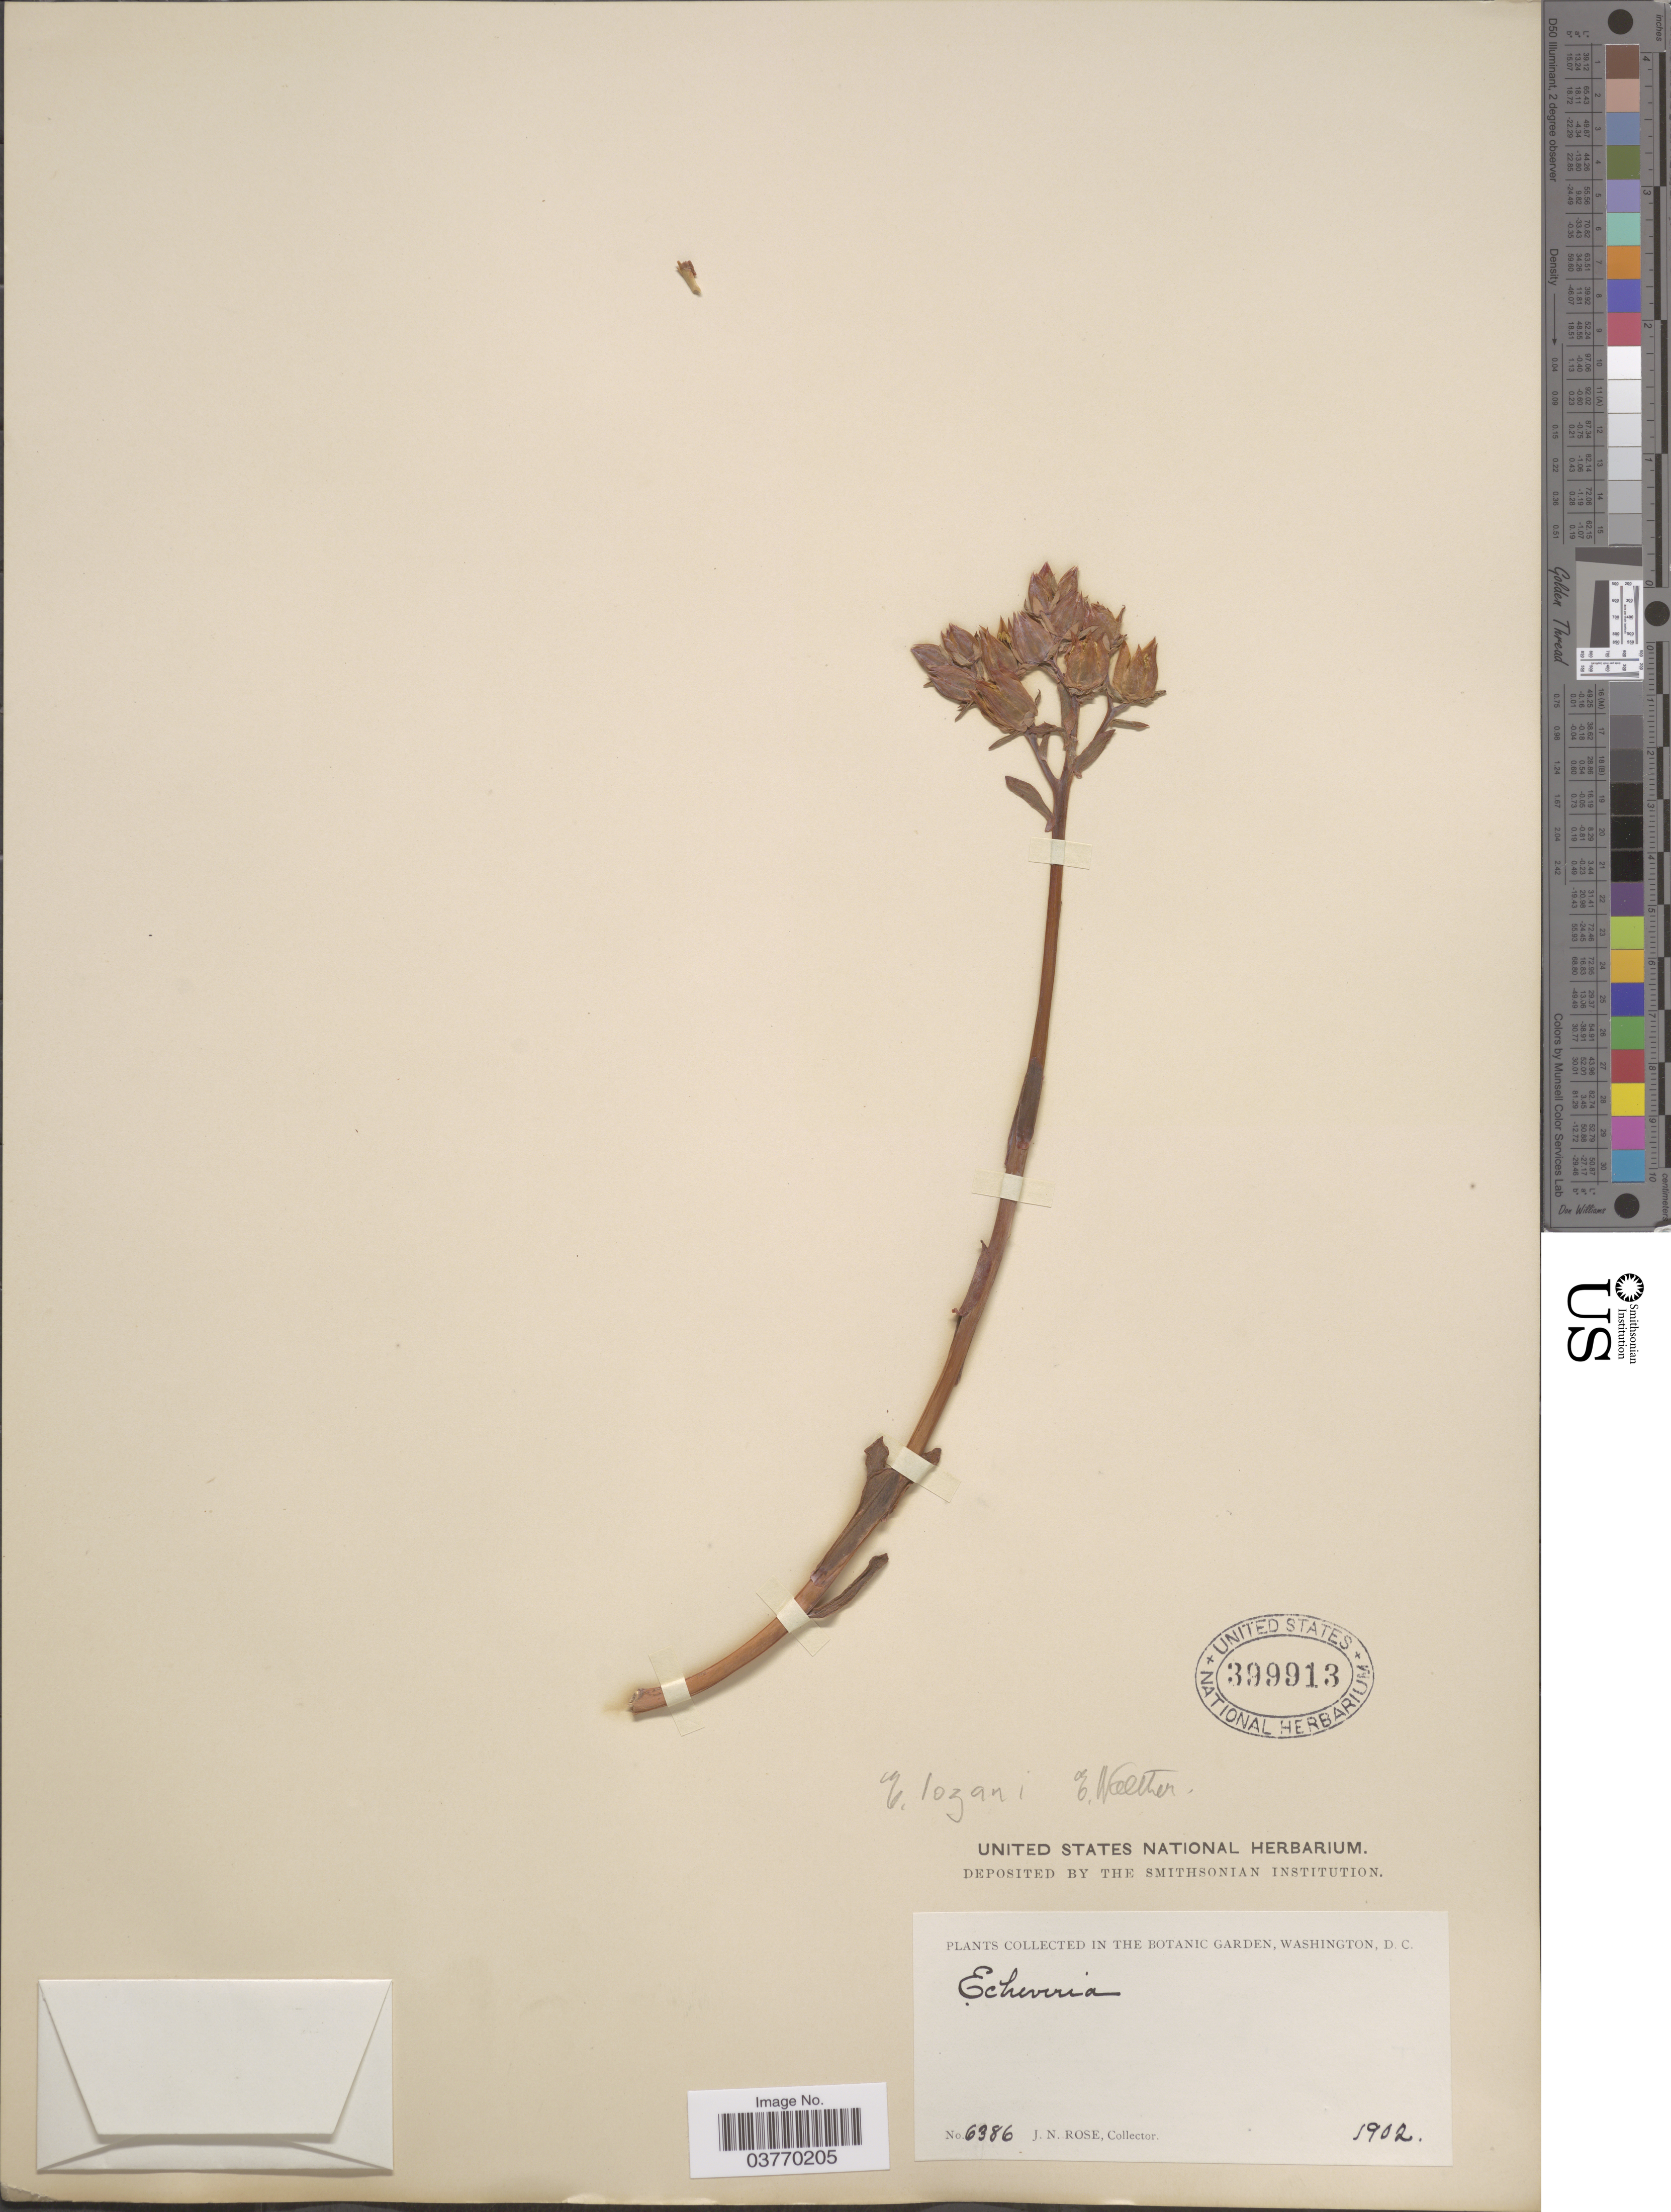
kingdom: Plantae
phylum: Tracheophyta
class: Magnoliopsida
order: Saxifragales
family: Crassulaceae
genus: Echeveria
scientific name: Echeveria lozani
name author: Rose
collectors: J. N. Rose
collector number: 6386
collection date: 1902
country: United States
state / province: District of Columbia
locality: The Botanic Garden, Washington, D.C.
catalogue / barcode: US 399913